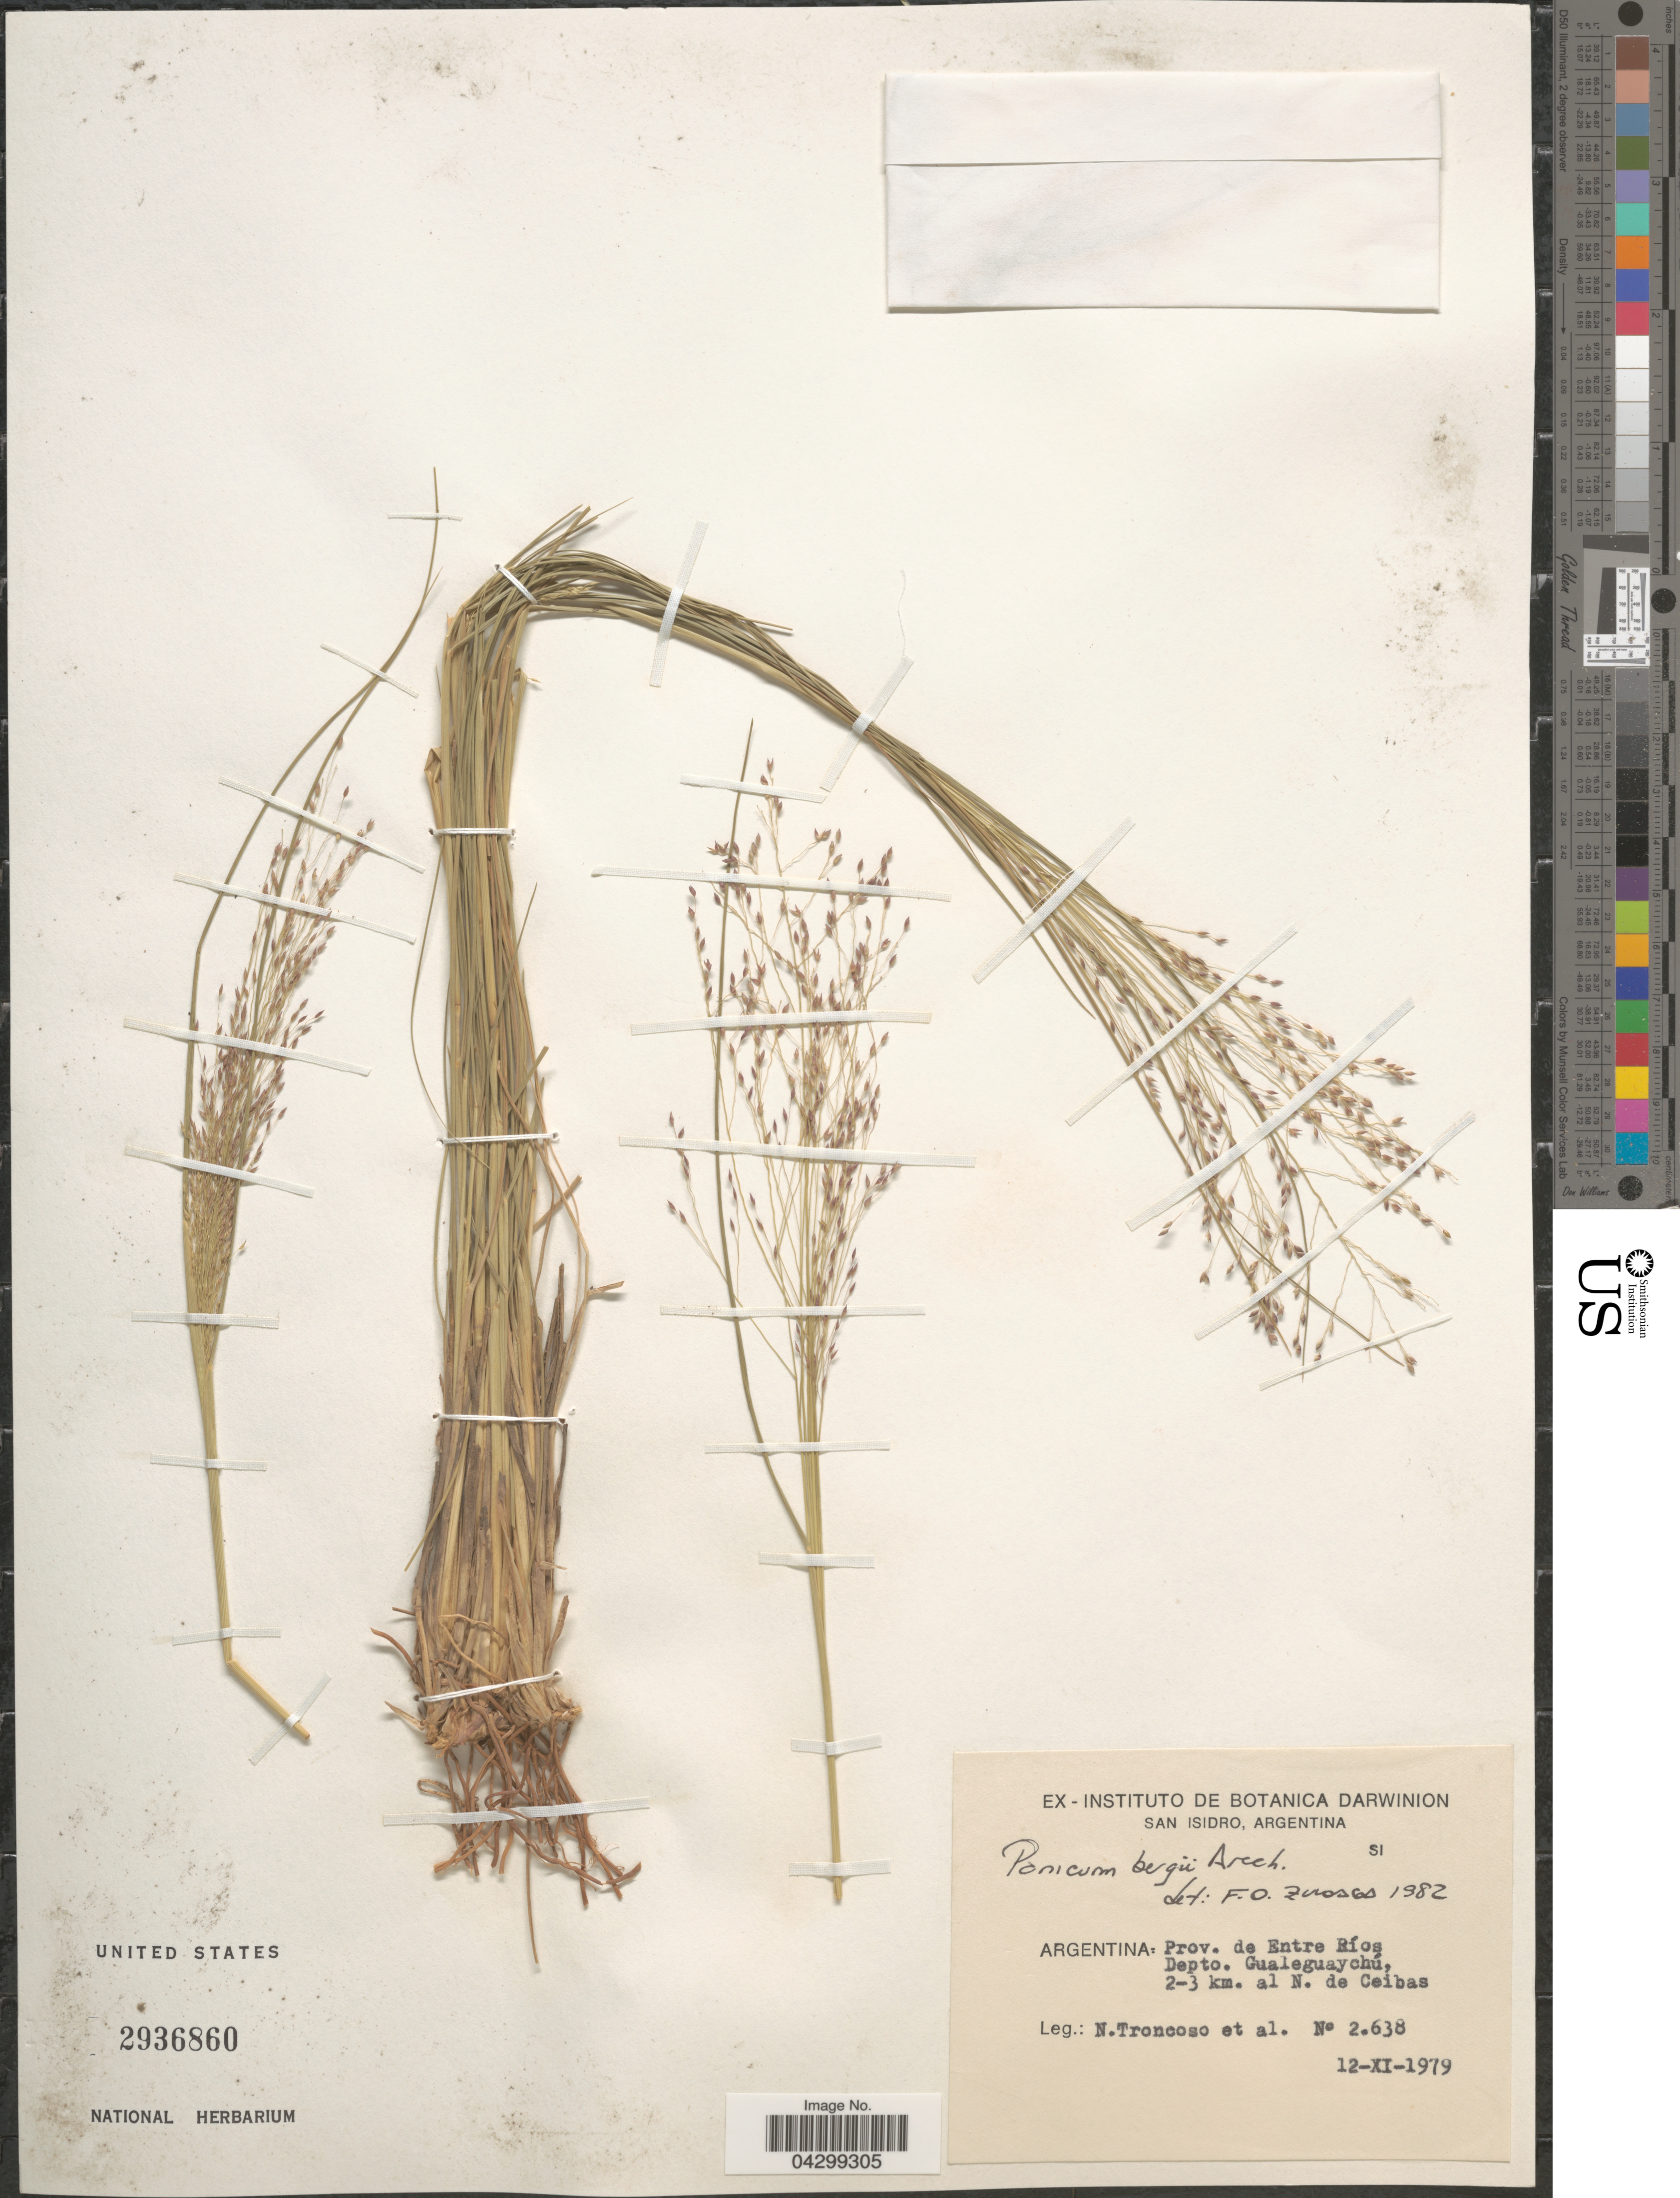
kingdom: Plantae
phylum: Tracheophyta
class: Liliopsida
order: Poales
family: Poaceae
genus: Panicum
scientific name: Panicum bergii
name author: Arechav.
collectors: N. Troncoso & et al.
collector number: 2638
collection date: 1979-11-12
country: Argentina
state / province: Entre Rios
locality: Depto. Gualeguaychú, 2-3 km. al N. de Ceibas.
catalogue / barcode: US 2936860